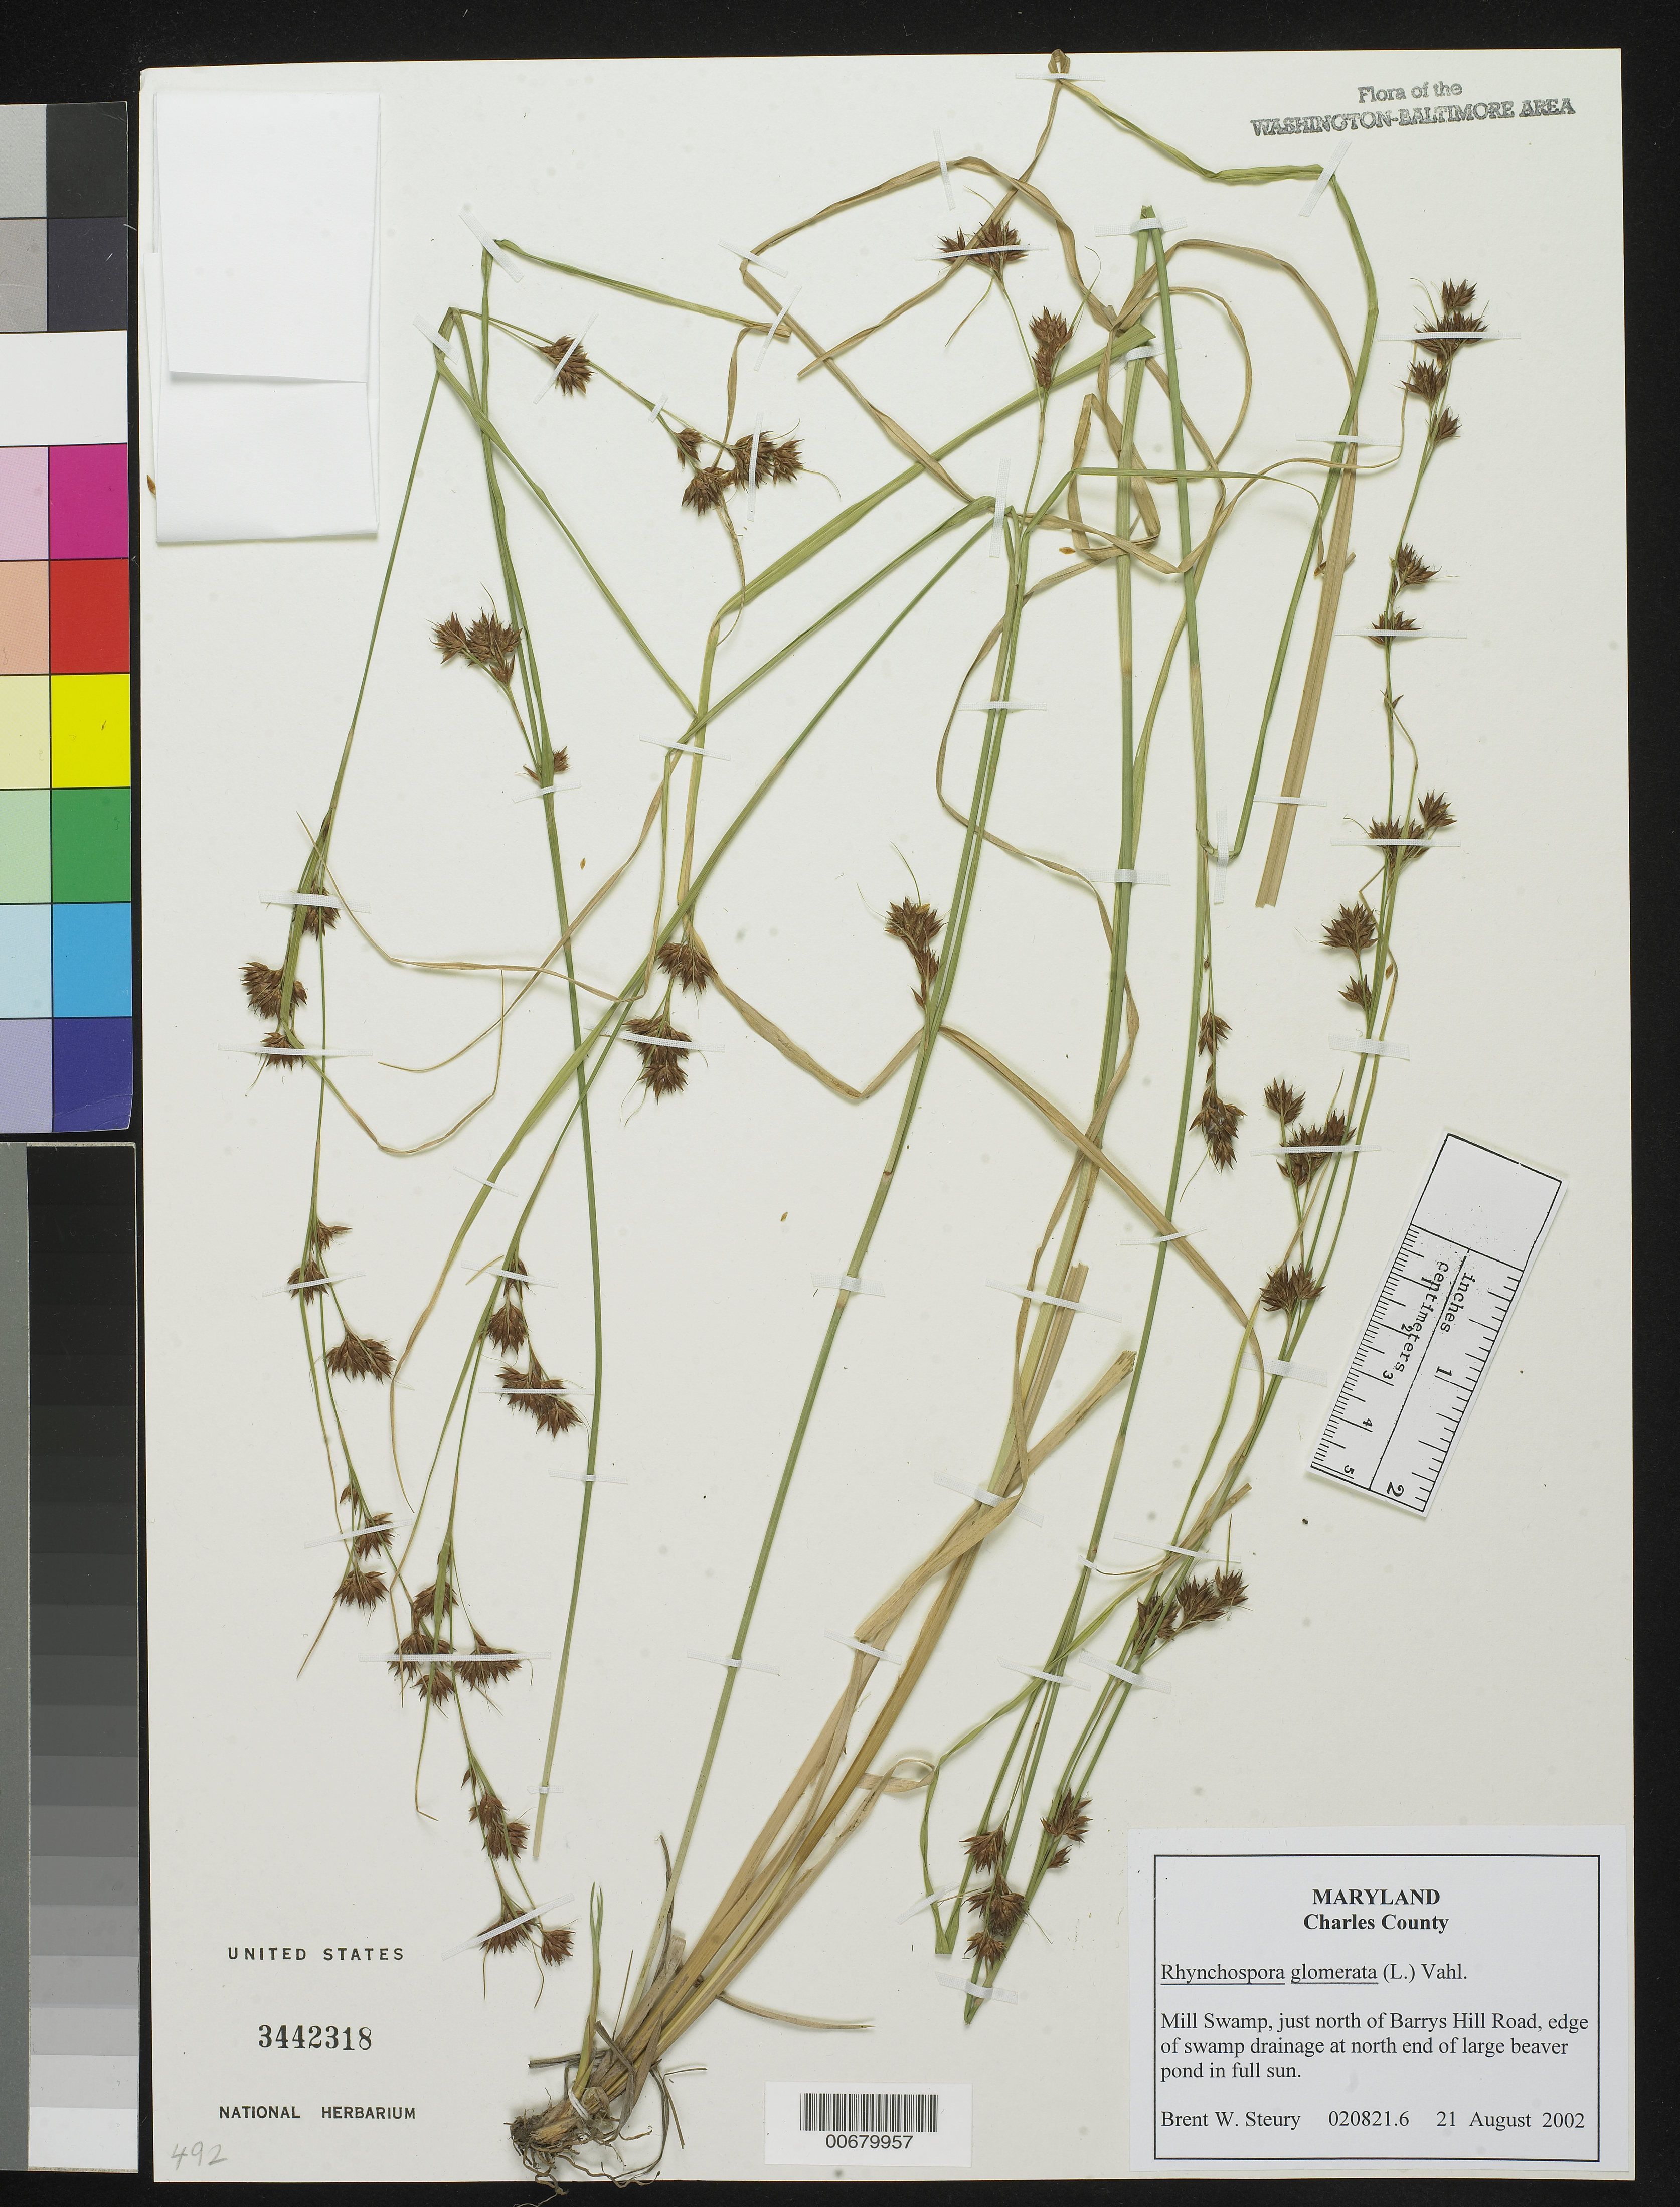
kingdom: Plantae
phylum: Tracheophyta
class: Liliopsida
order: Poales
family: Cyperaceae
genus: Rhynchospora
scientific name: Rhynchospora glomerata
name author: (L.) Vahl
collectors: B. Steury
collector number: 020821.6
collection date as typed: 21 August 2002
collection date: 2002-08-21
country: United States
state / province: Maryland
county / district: Charles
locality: Mill Swamp, just north of Barrys Hill Road.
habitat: Edge of swamp drainage at north end of large beaver pond in full sun.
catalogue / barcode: US 3442318